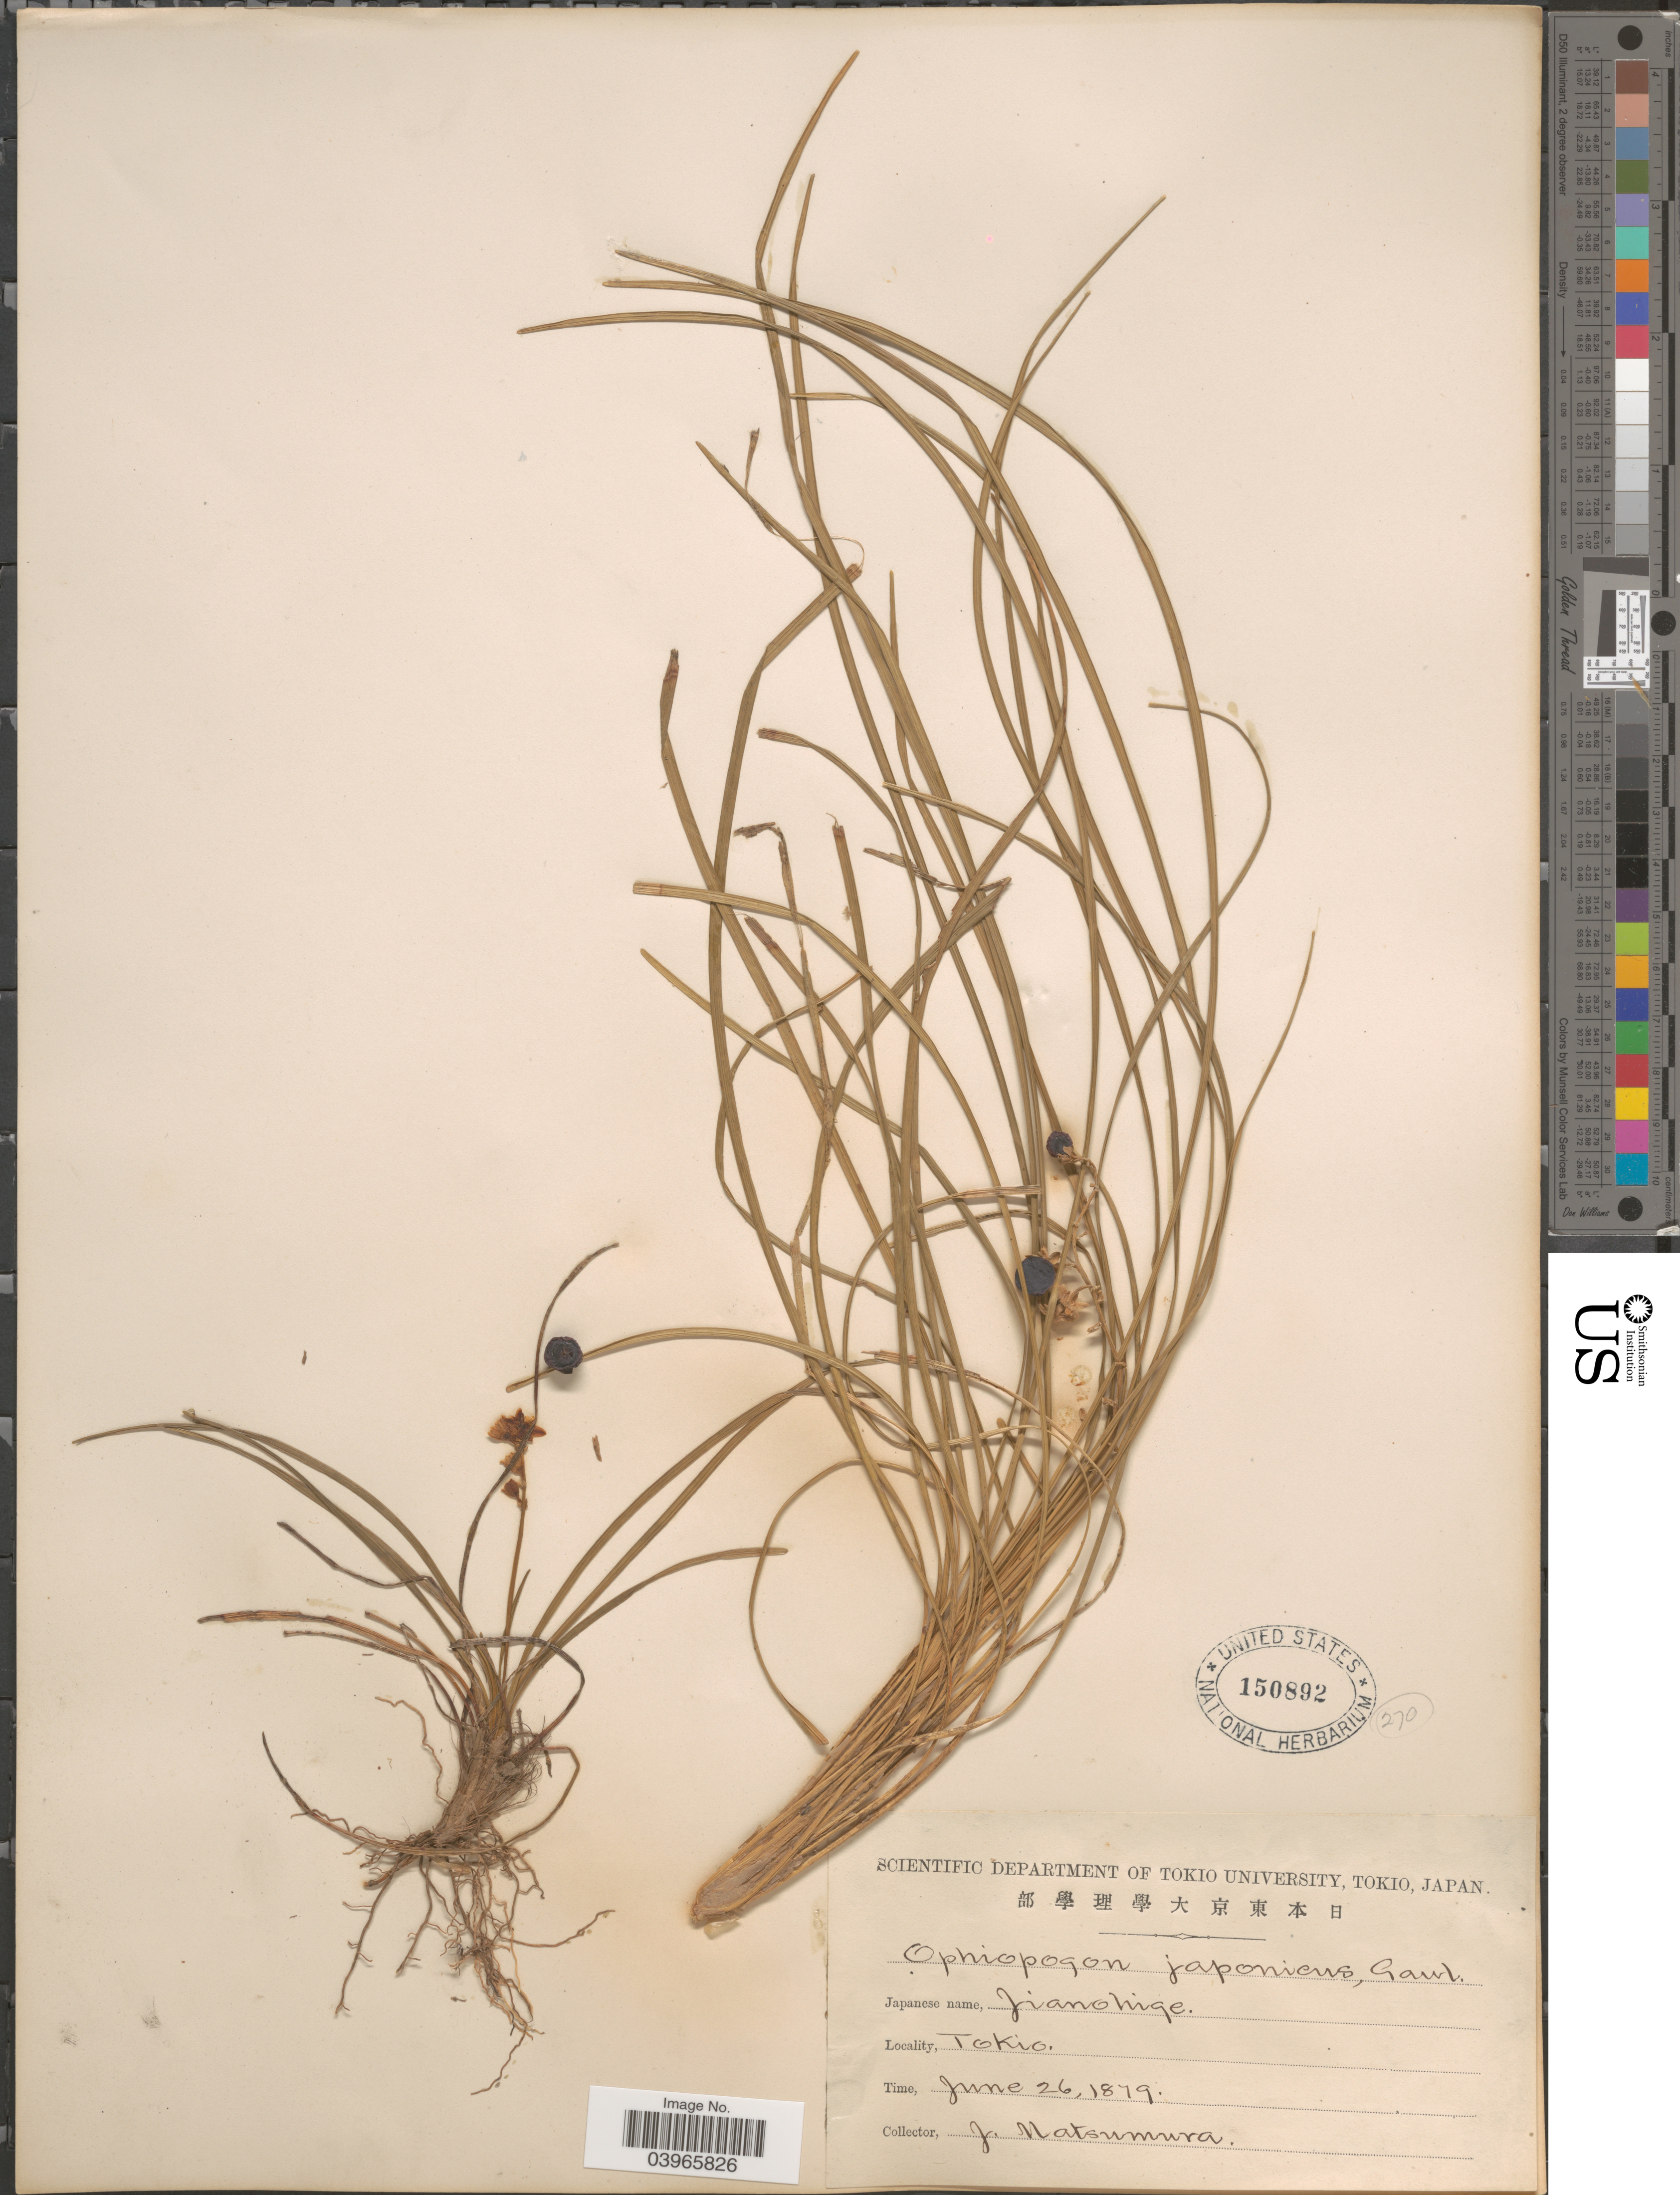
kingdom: Plantae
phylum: Tracheophyta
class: Liliopsida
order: Asparagales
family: Asparagaceae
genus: Ophiopogon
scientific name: Ophiopogon japonicus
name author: (L. f.) Ker Gawl.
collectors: J. Matsumura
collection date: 1879-06-26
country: Japan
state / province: Tokyo, Federal City of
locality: Tokio.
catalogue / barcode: US 150892